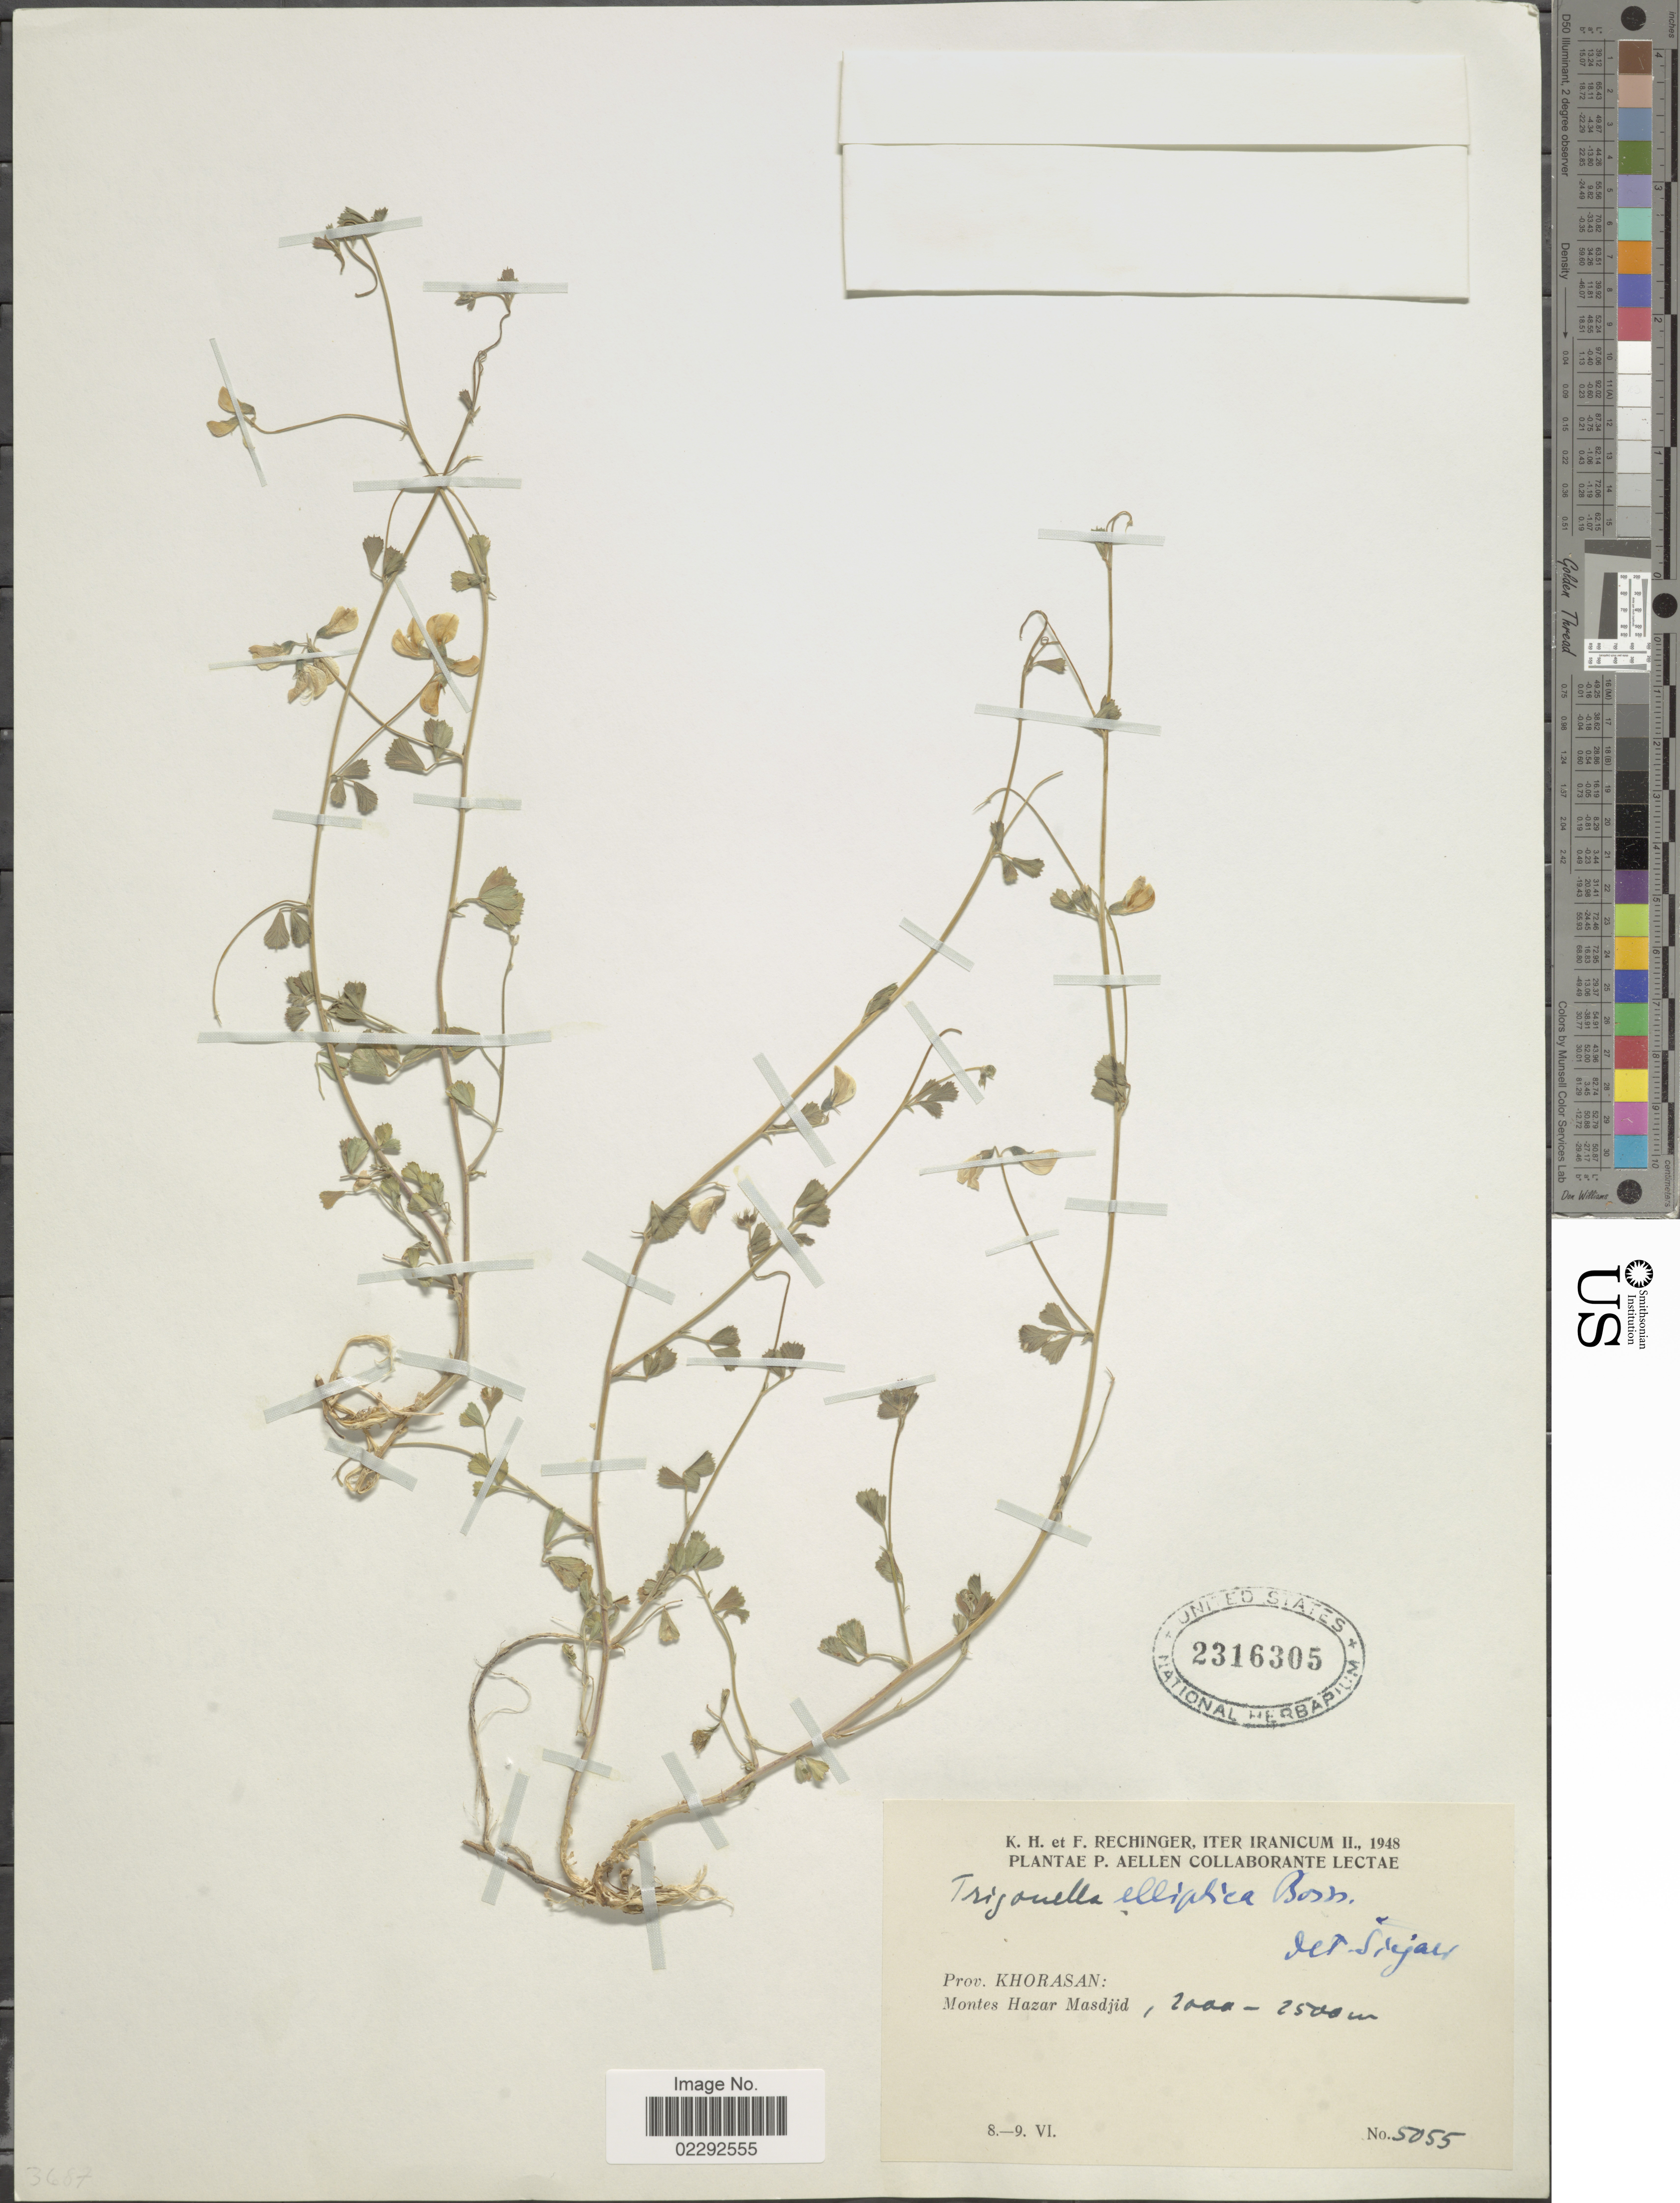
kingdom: Plantae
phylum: Tracheophyta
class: Magnoliopsida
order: Fabales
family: Fabaceae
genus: Trigonella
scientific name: Trigonella elliptica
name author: Boiss.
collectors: K. H. Rechinger & F. Rechinger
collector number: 5055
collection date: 1948-06-08/1948-06-09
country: Iran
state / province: Khorasan [obsolete]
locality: Montes Hazar Masdjid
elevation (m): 2000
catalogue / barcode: US 2316305